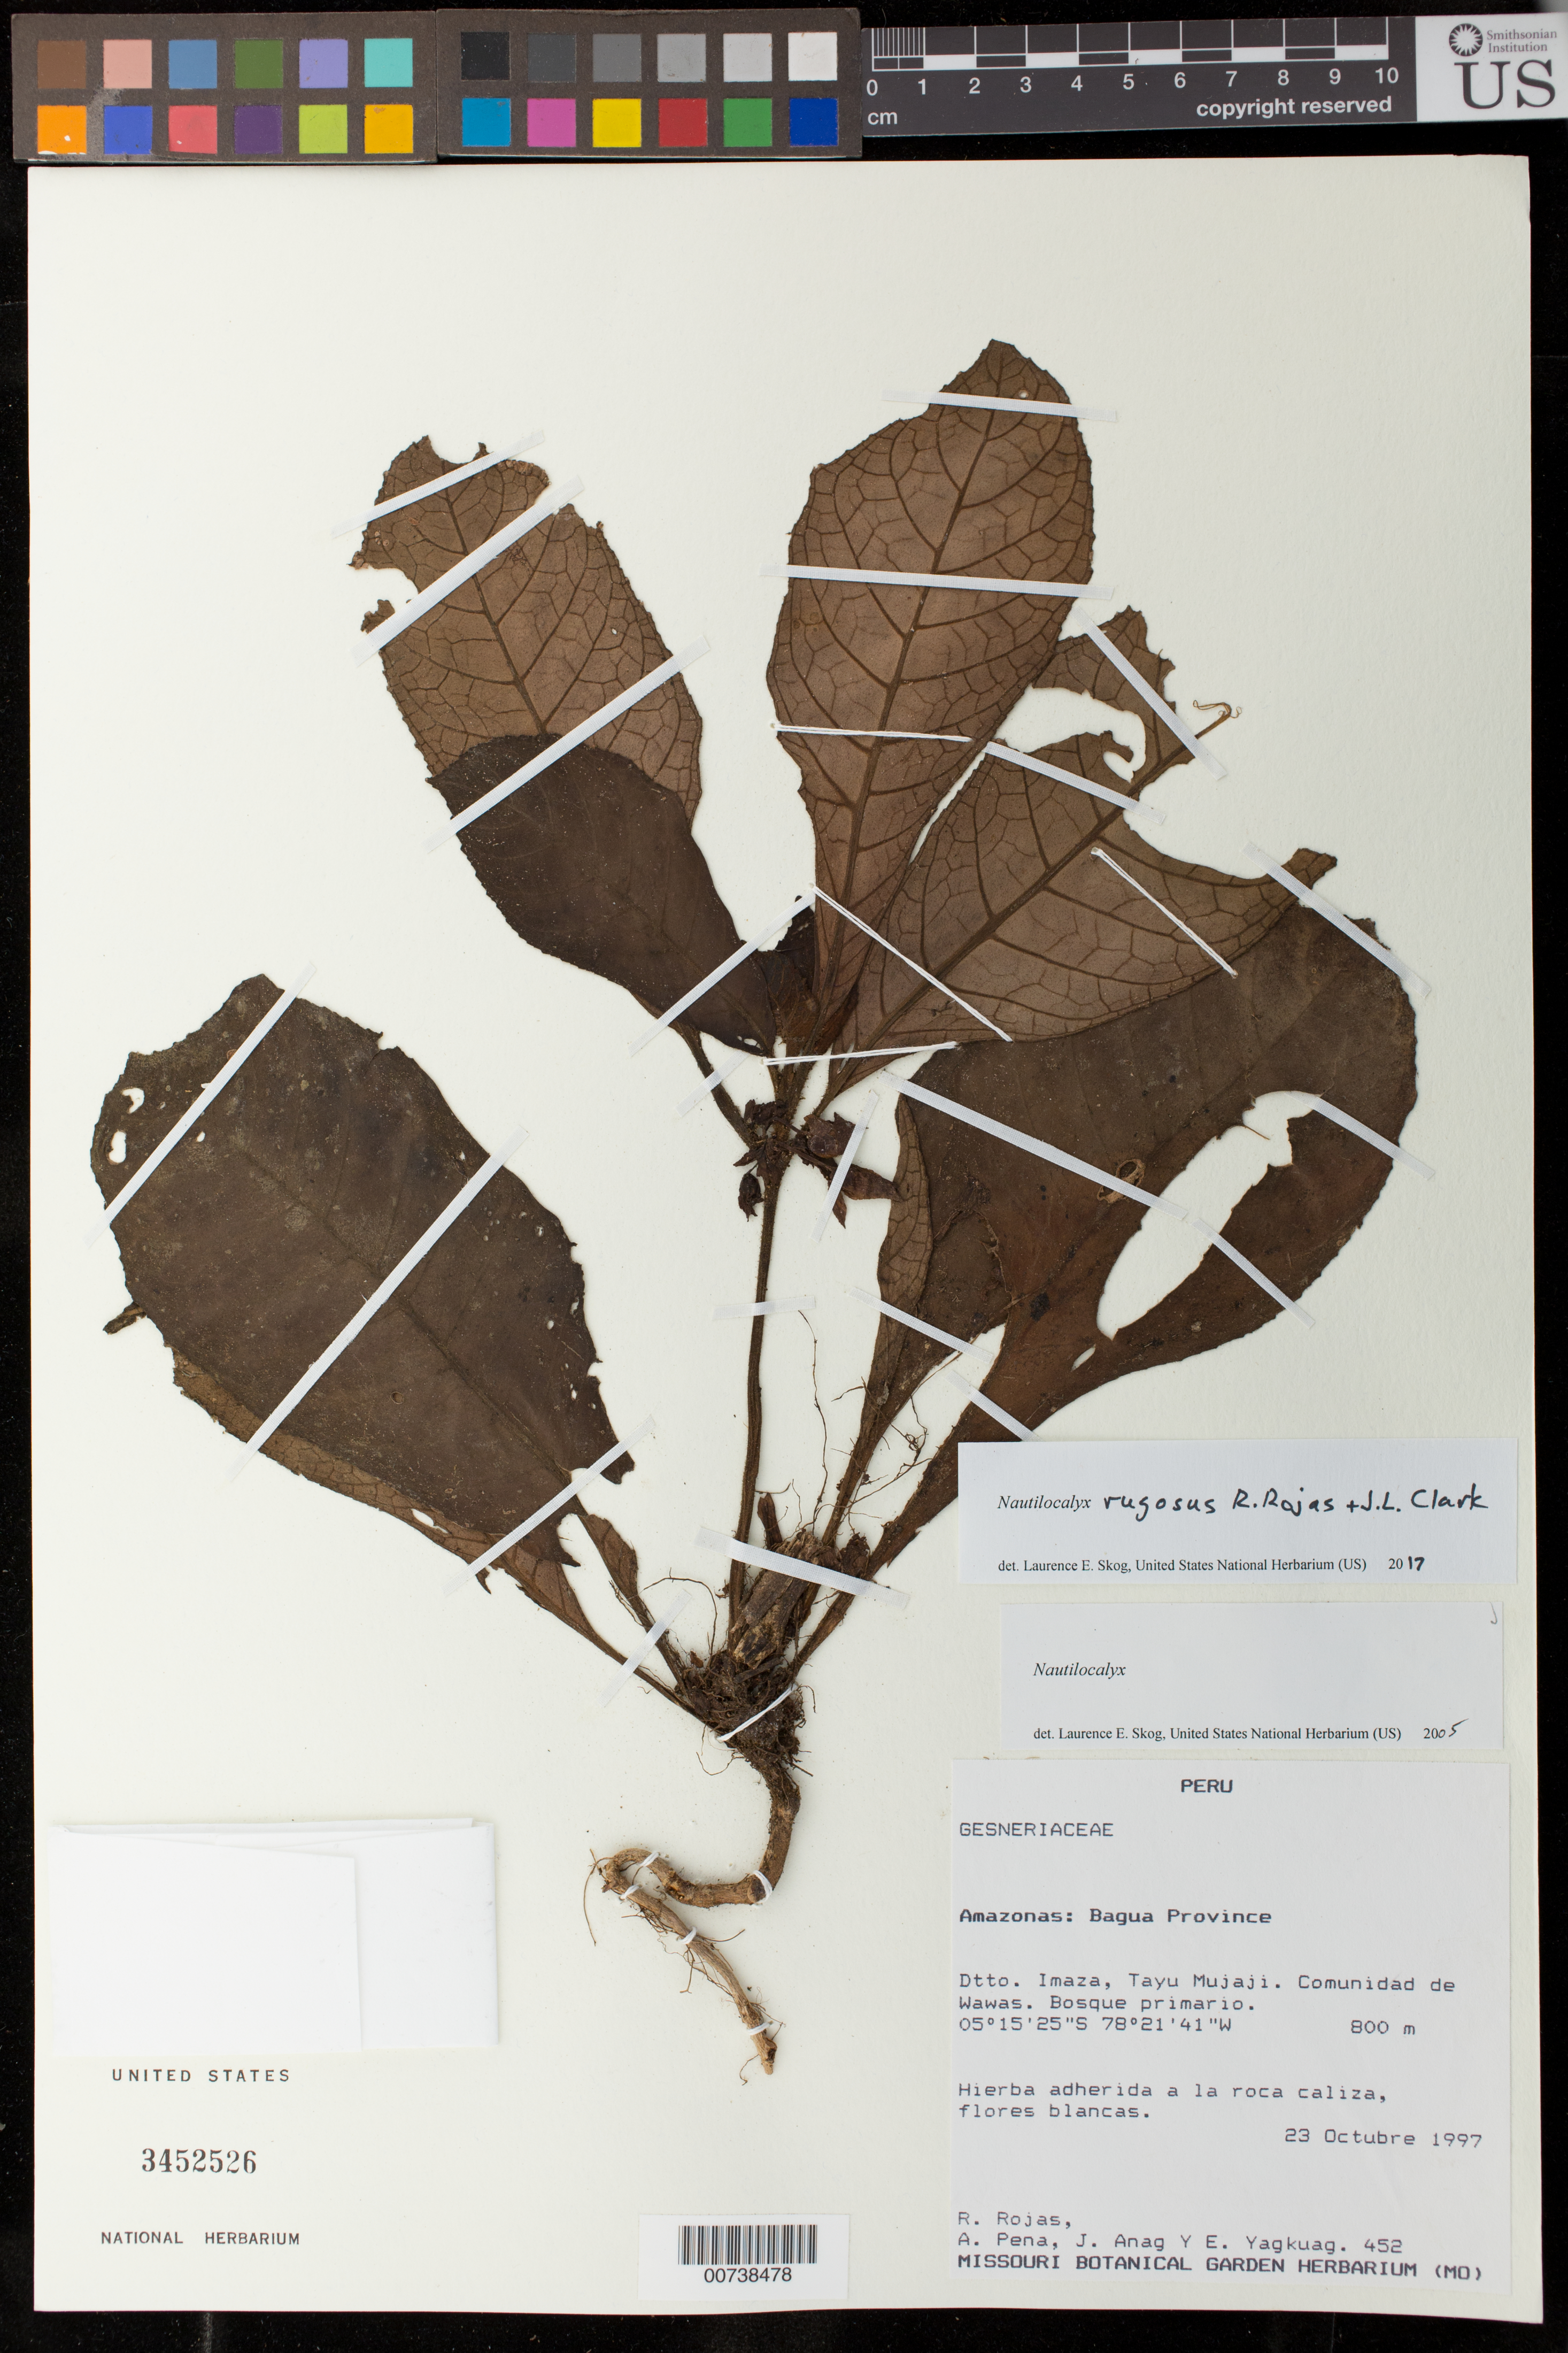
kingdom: Plantae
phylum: Tracheophyta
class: Magnoliopsida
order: Lamiales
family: Gesneriaceae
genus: Nautilocalyx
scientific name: Nautilocalyx rugosus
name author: R. Rojas & J.L. Clark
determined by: Skog, Laurence E.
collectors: R. Rojas, A. Peña, J. Anag & E. Yagkuag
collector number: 452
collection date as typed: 23 Oct 1997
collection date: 1997-10-23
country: Peru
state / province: Amazonas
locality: Amazonas: Bagua Province. Dtto. Imaza, Tayu Mujaji, comunidad de Wawas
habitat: Bosque primario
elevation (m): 800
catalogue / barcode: US 3452526